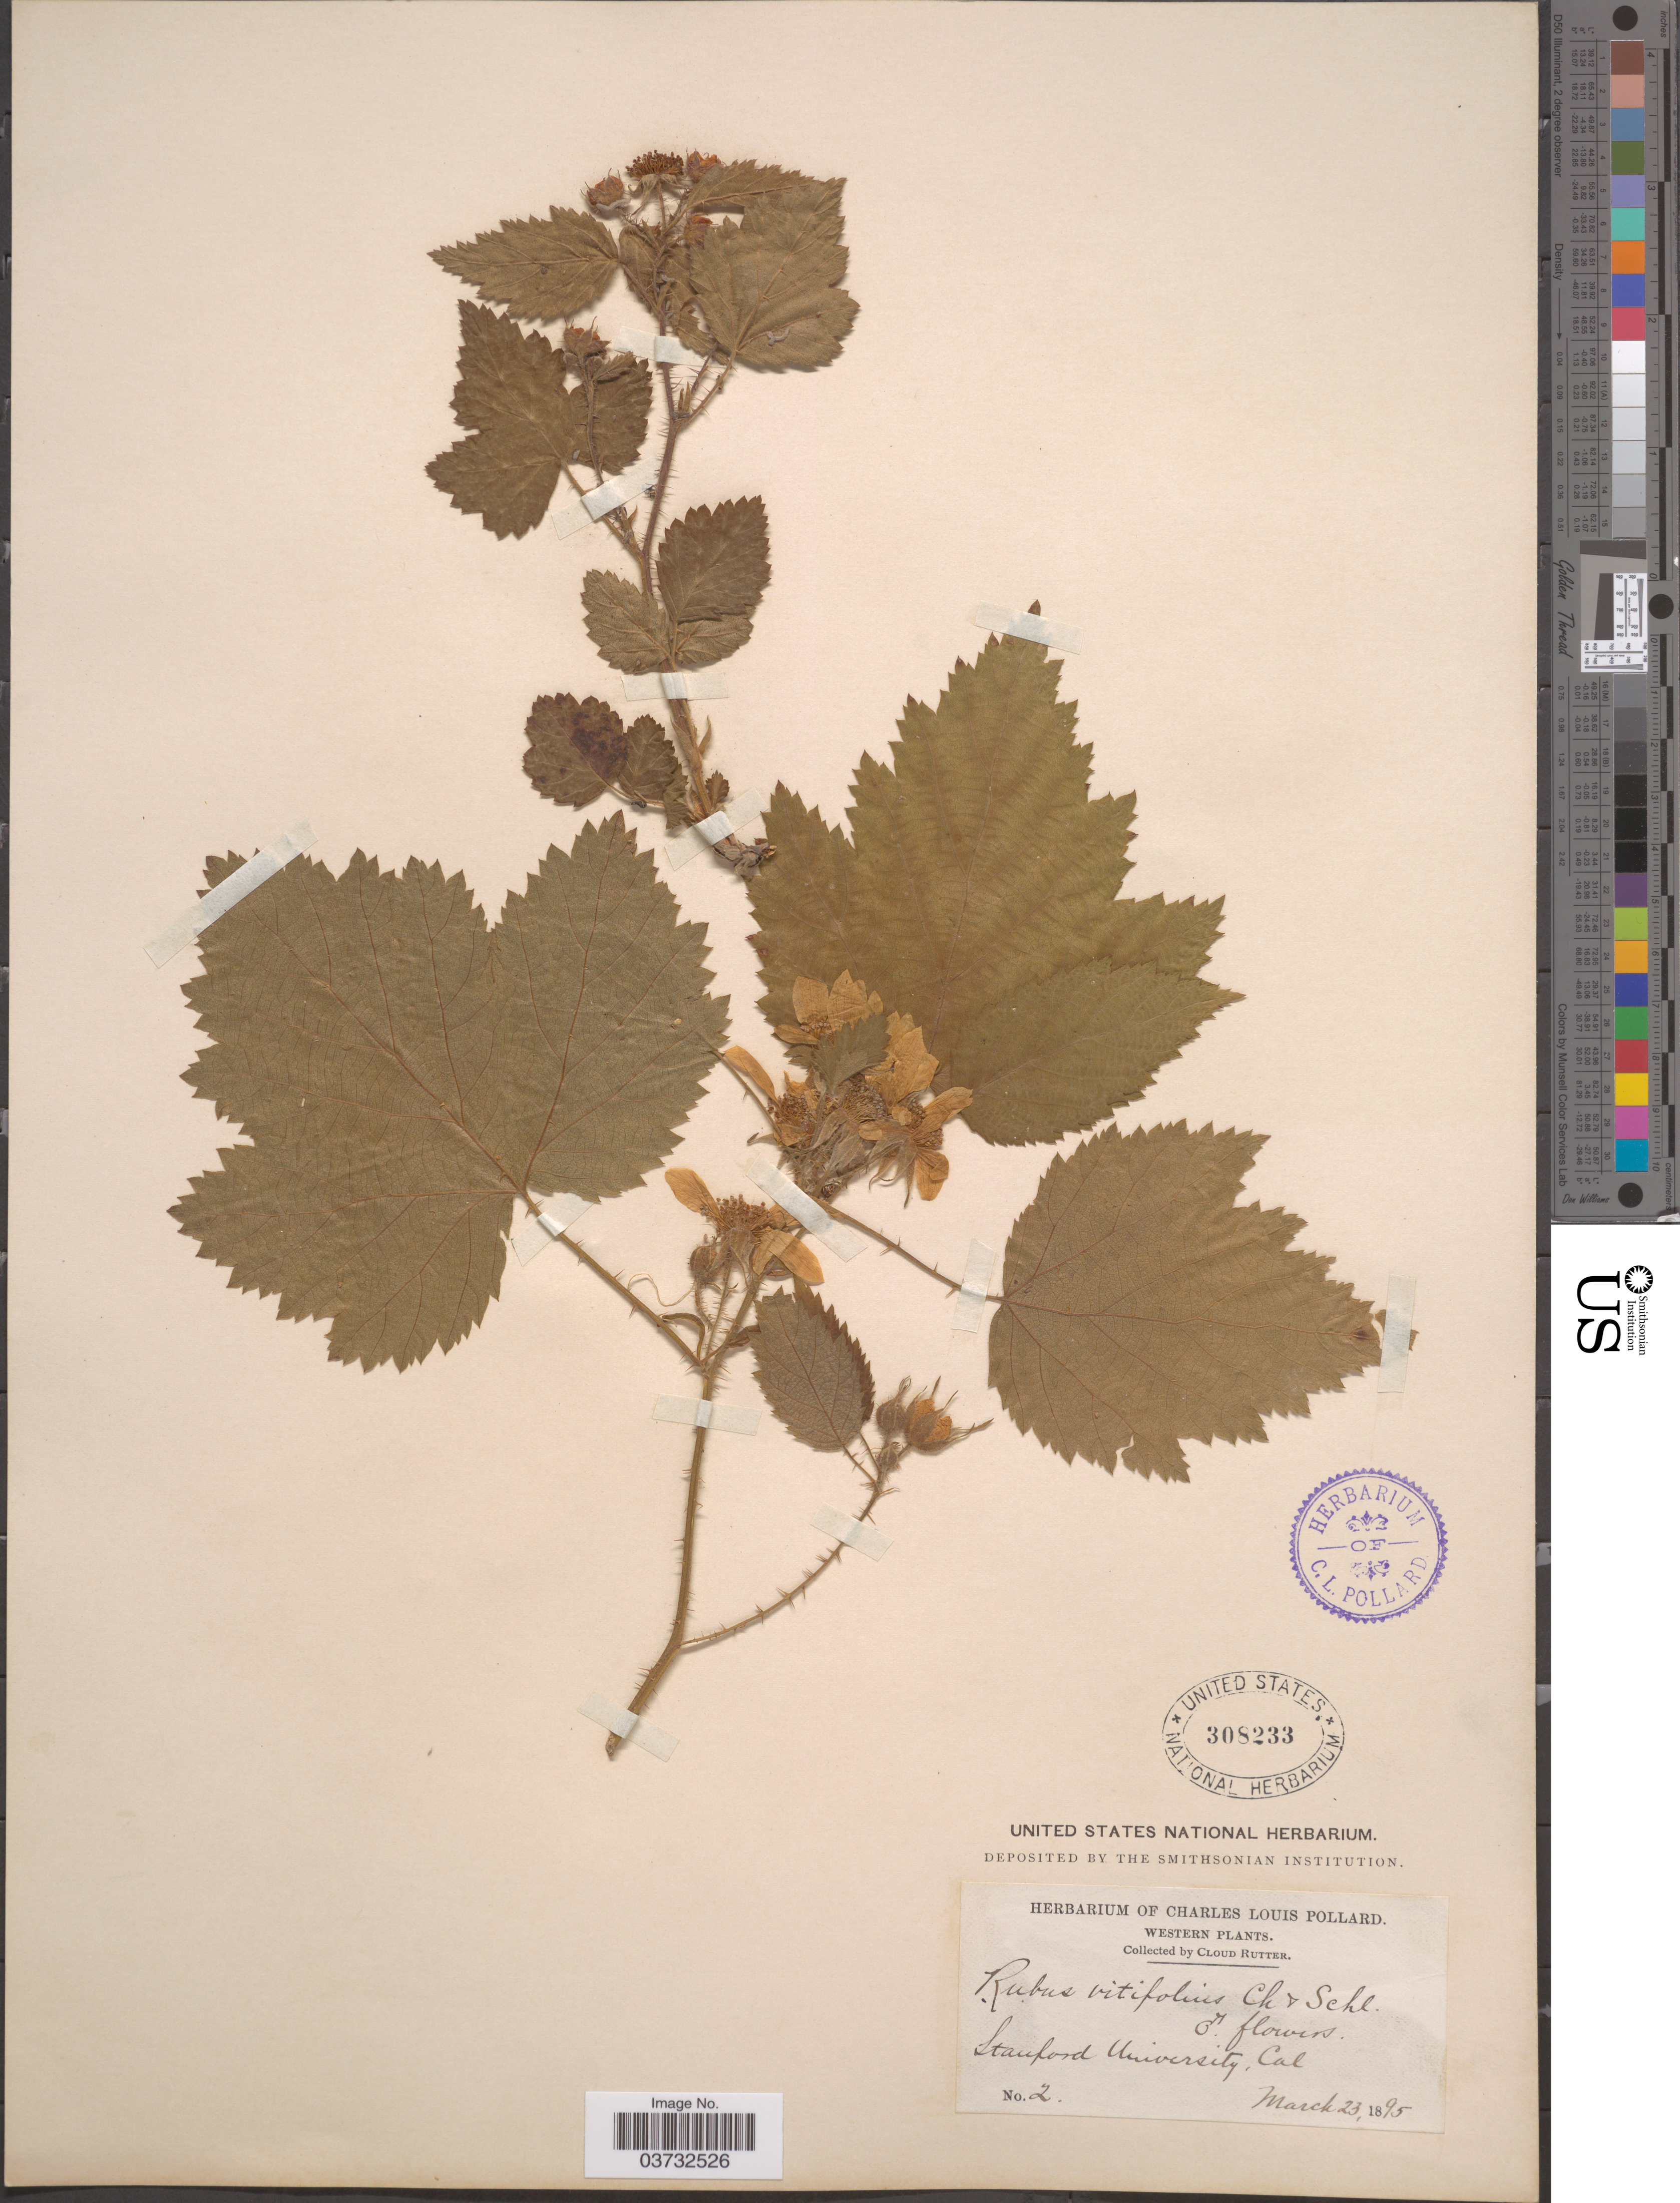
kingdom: Plantae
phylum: Tracheophyta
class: Magnoliopsida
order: Rosales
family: Rosaceae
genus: Rubus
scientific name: Rubus vitifolius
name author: Cham. & Schltdl.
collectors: C. Rutter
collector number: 2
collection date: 1895-03-23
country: United States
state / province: California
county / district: Santa Clara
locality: Western. Stanford University.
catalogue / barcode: US 308233